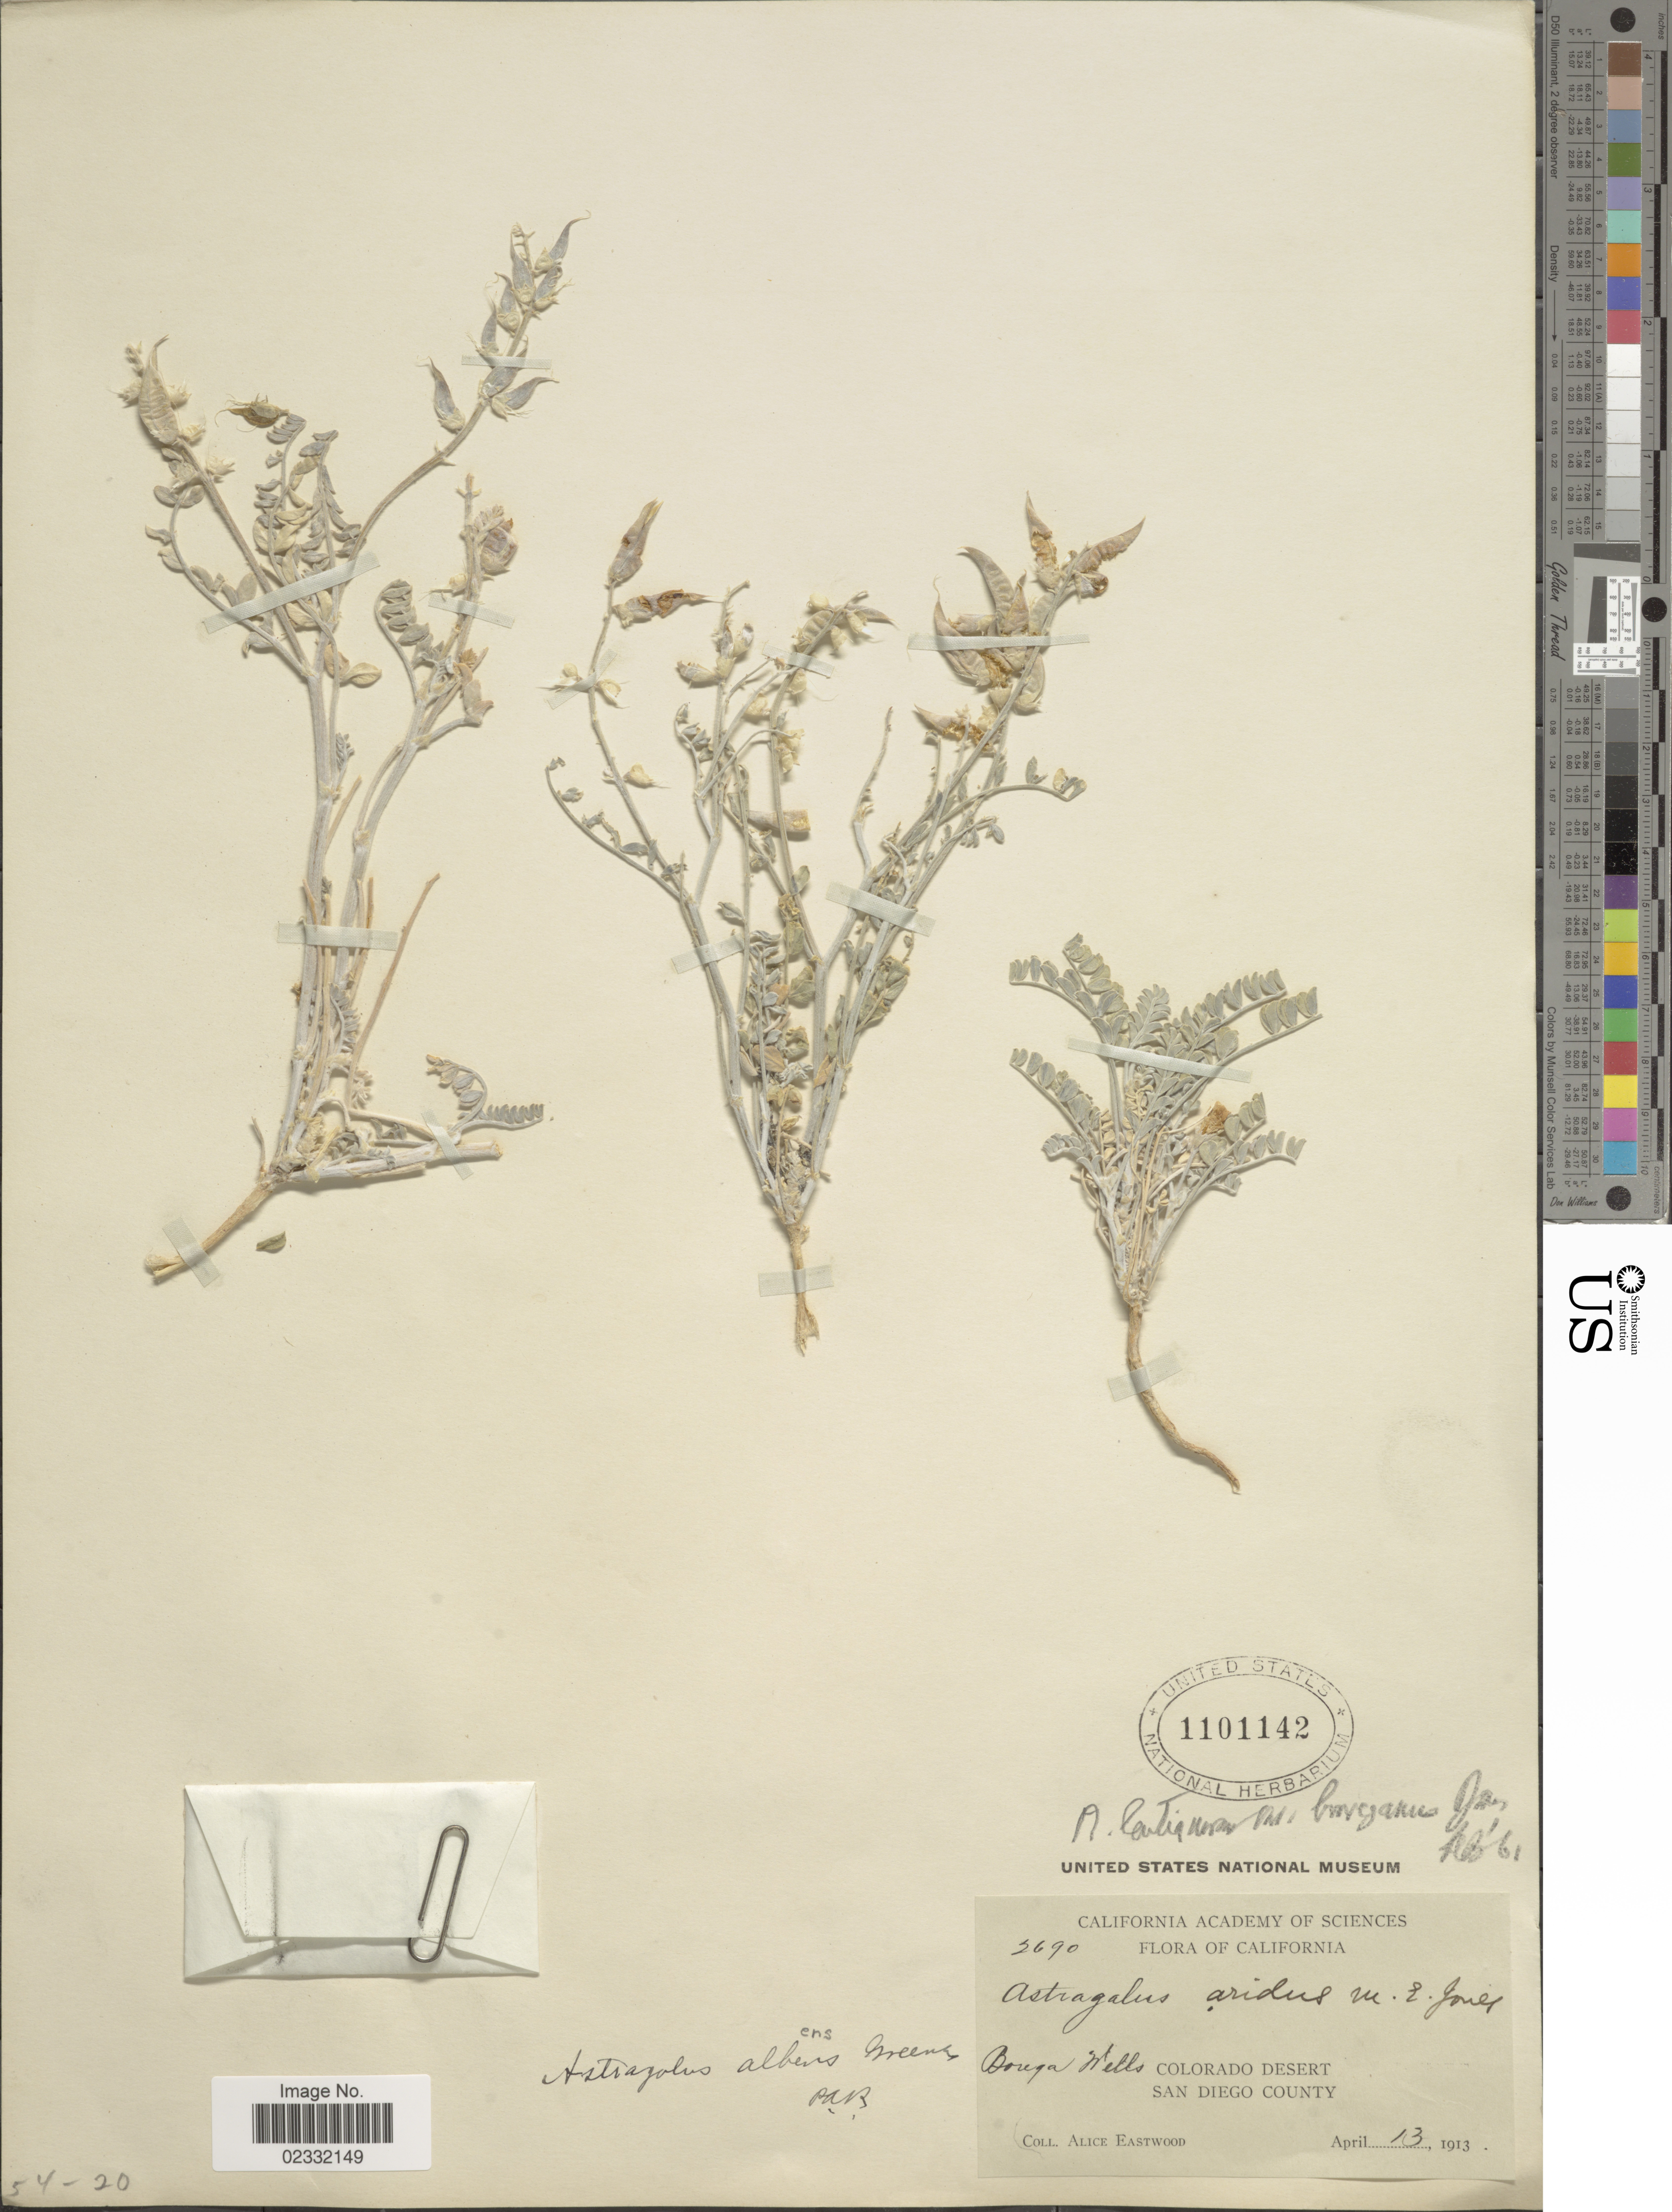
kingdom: Plantae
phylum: Tracheophyta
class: Magnoliopsida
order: Fabales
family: Fabaceae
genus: Astragalus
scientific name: Astragalus lentiginosus var. australis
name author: Barneby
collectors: A. Eastwood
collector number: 2690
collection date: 1913-04-13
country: United States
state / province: California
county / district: San Diego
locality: Bouga Wells Colorado Desert, San Diego County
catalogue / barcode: US 1101142